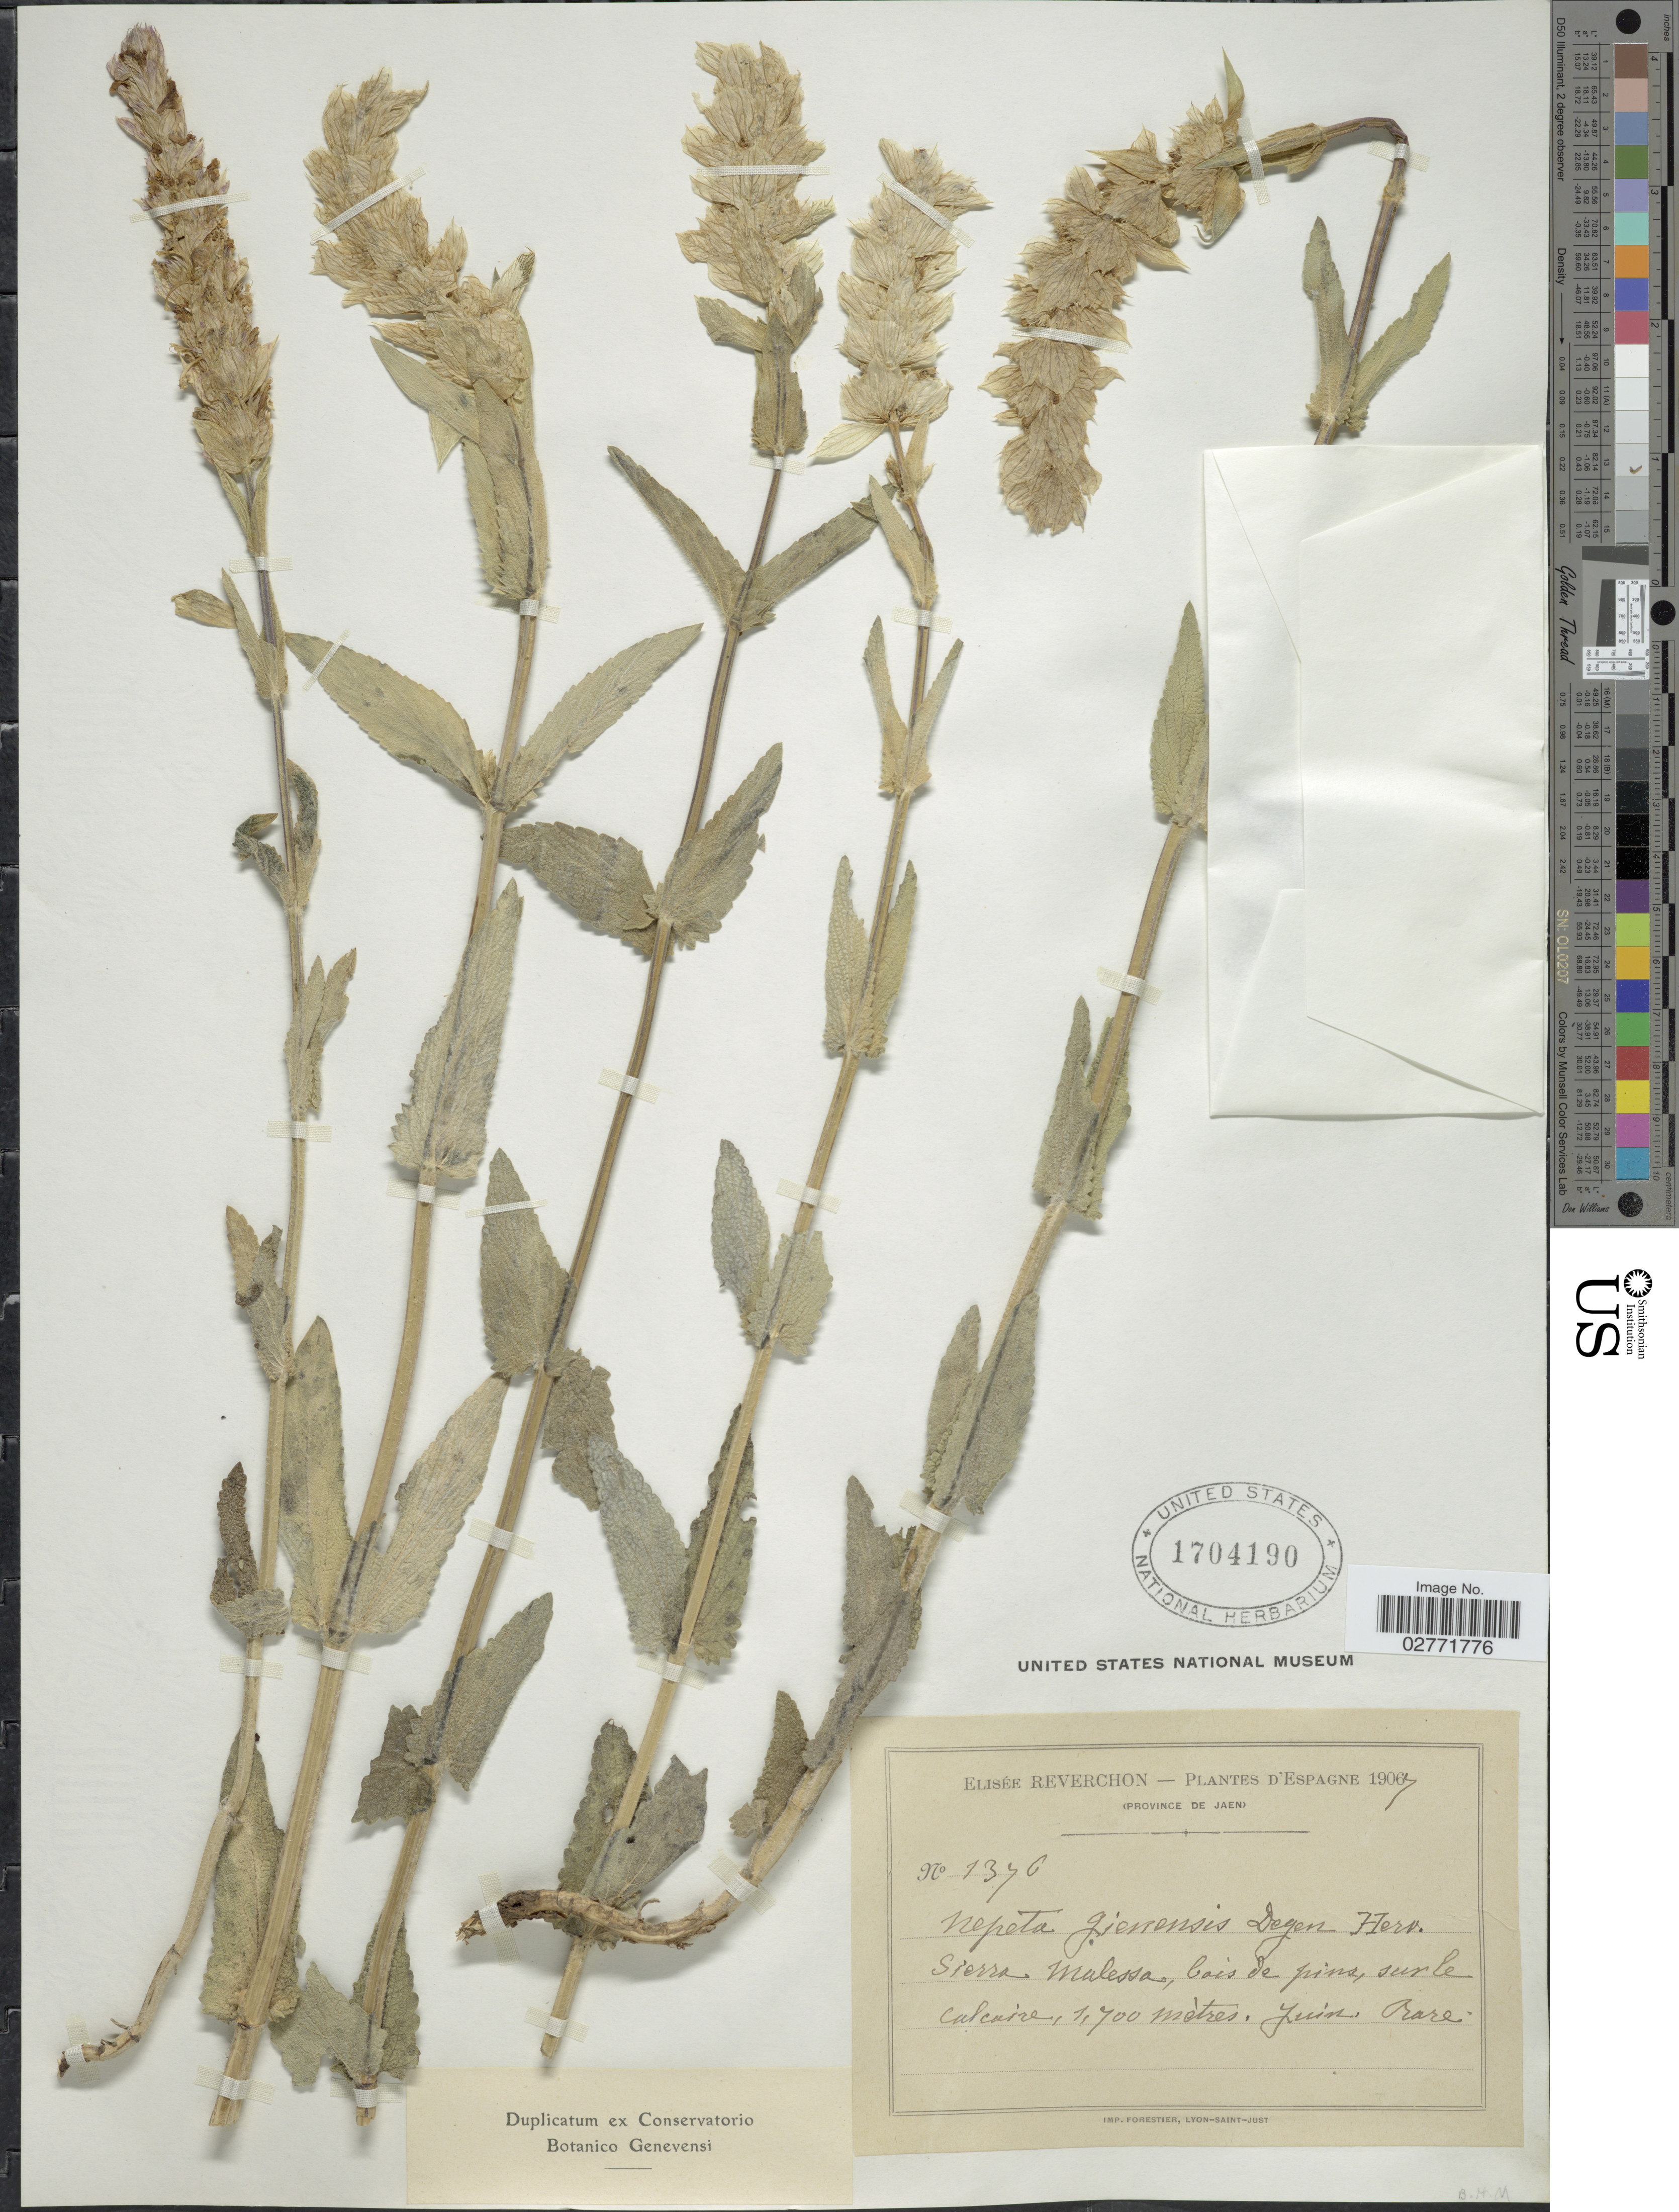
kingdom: Plantae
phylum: Tracheophyta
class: Magnoliopsida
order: Lamiales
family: Lamiaceae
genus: Nepeta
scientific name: Nepeta gienensis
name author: Degen & Hervier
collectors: E. Reverchon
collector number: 1346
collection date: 1907-06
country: Spain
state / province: Andalucia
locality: Province de Jaen. Sierra Malessa, bois de pins, sur le calcaire.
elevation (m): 1700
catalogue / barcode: US 1704190